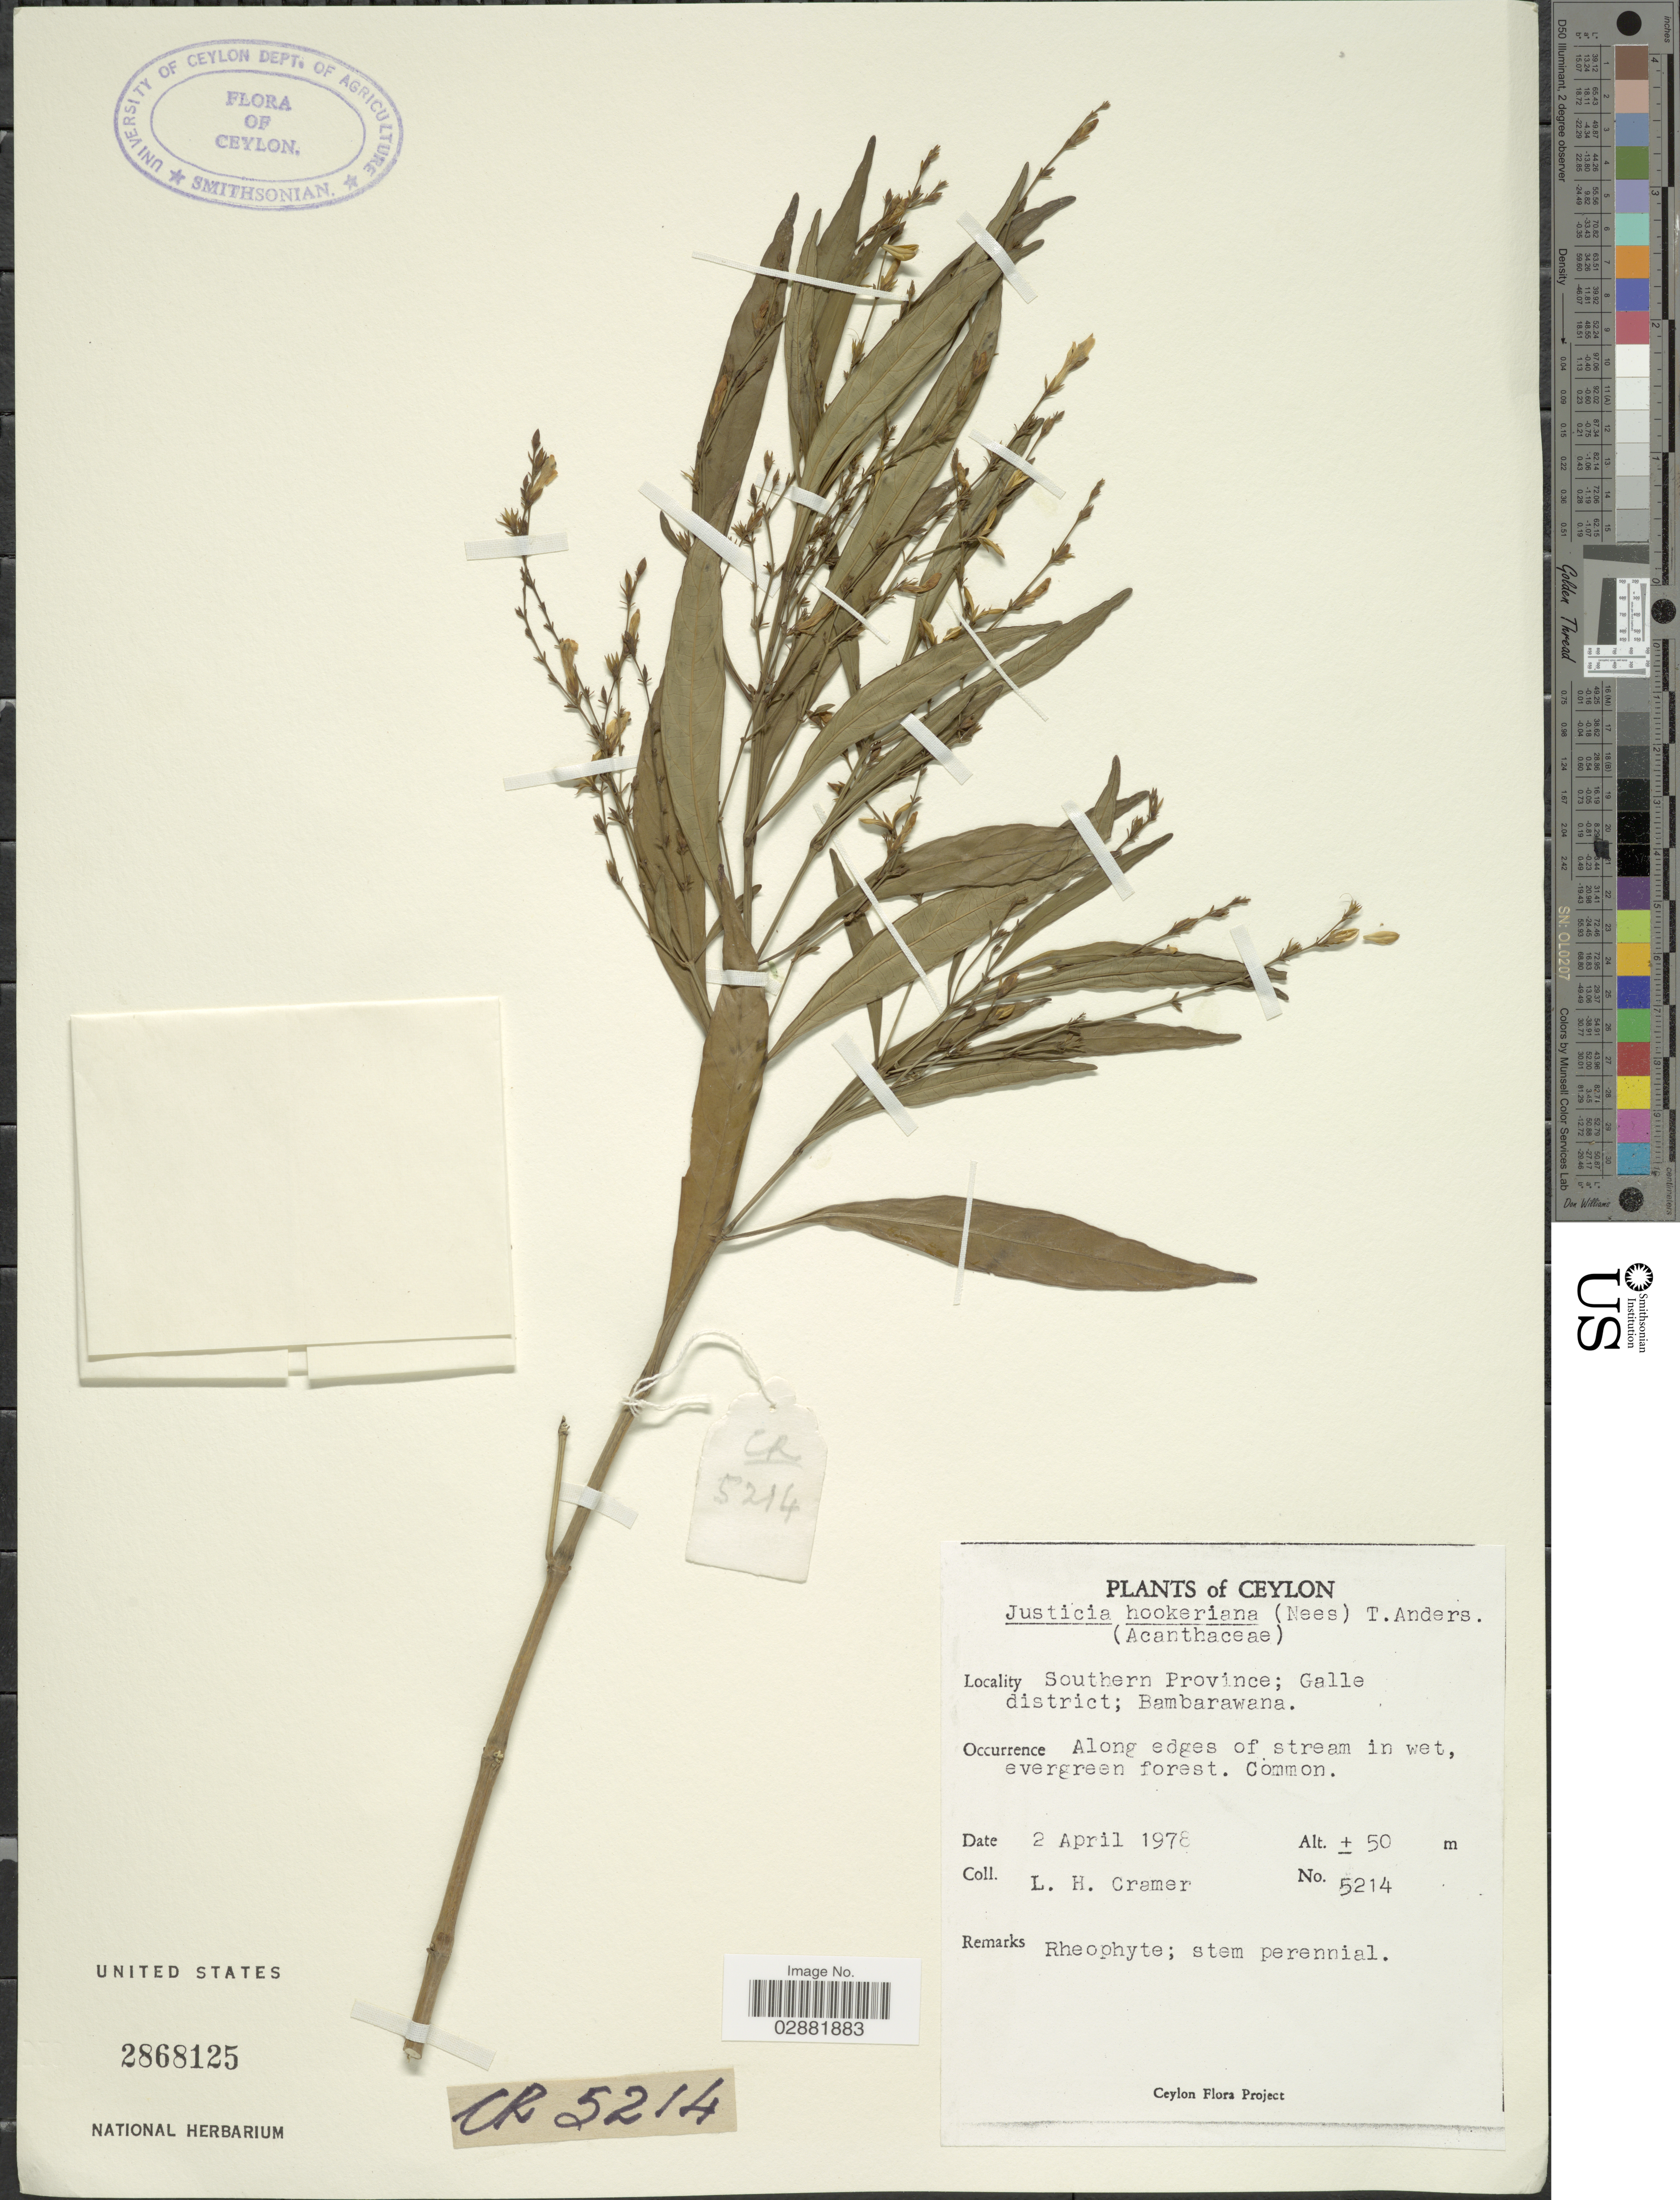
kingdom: Plantae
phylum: Tracheophyta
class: Magnoliopsida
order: Lamiales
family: Acanthaceae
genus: Justicia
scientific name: Justicia hookeriana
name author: T. Anderson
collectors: L. H. Cramer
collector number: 5214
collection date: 1978-04-02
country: Sri Lanka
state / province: Southern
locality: Ceylon, Along edges of stream in wet, evergreen forest.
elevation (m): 50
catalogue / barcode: US 2868125